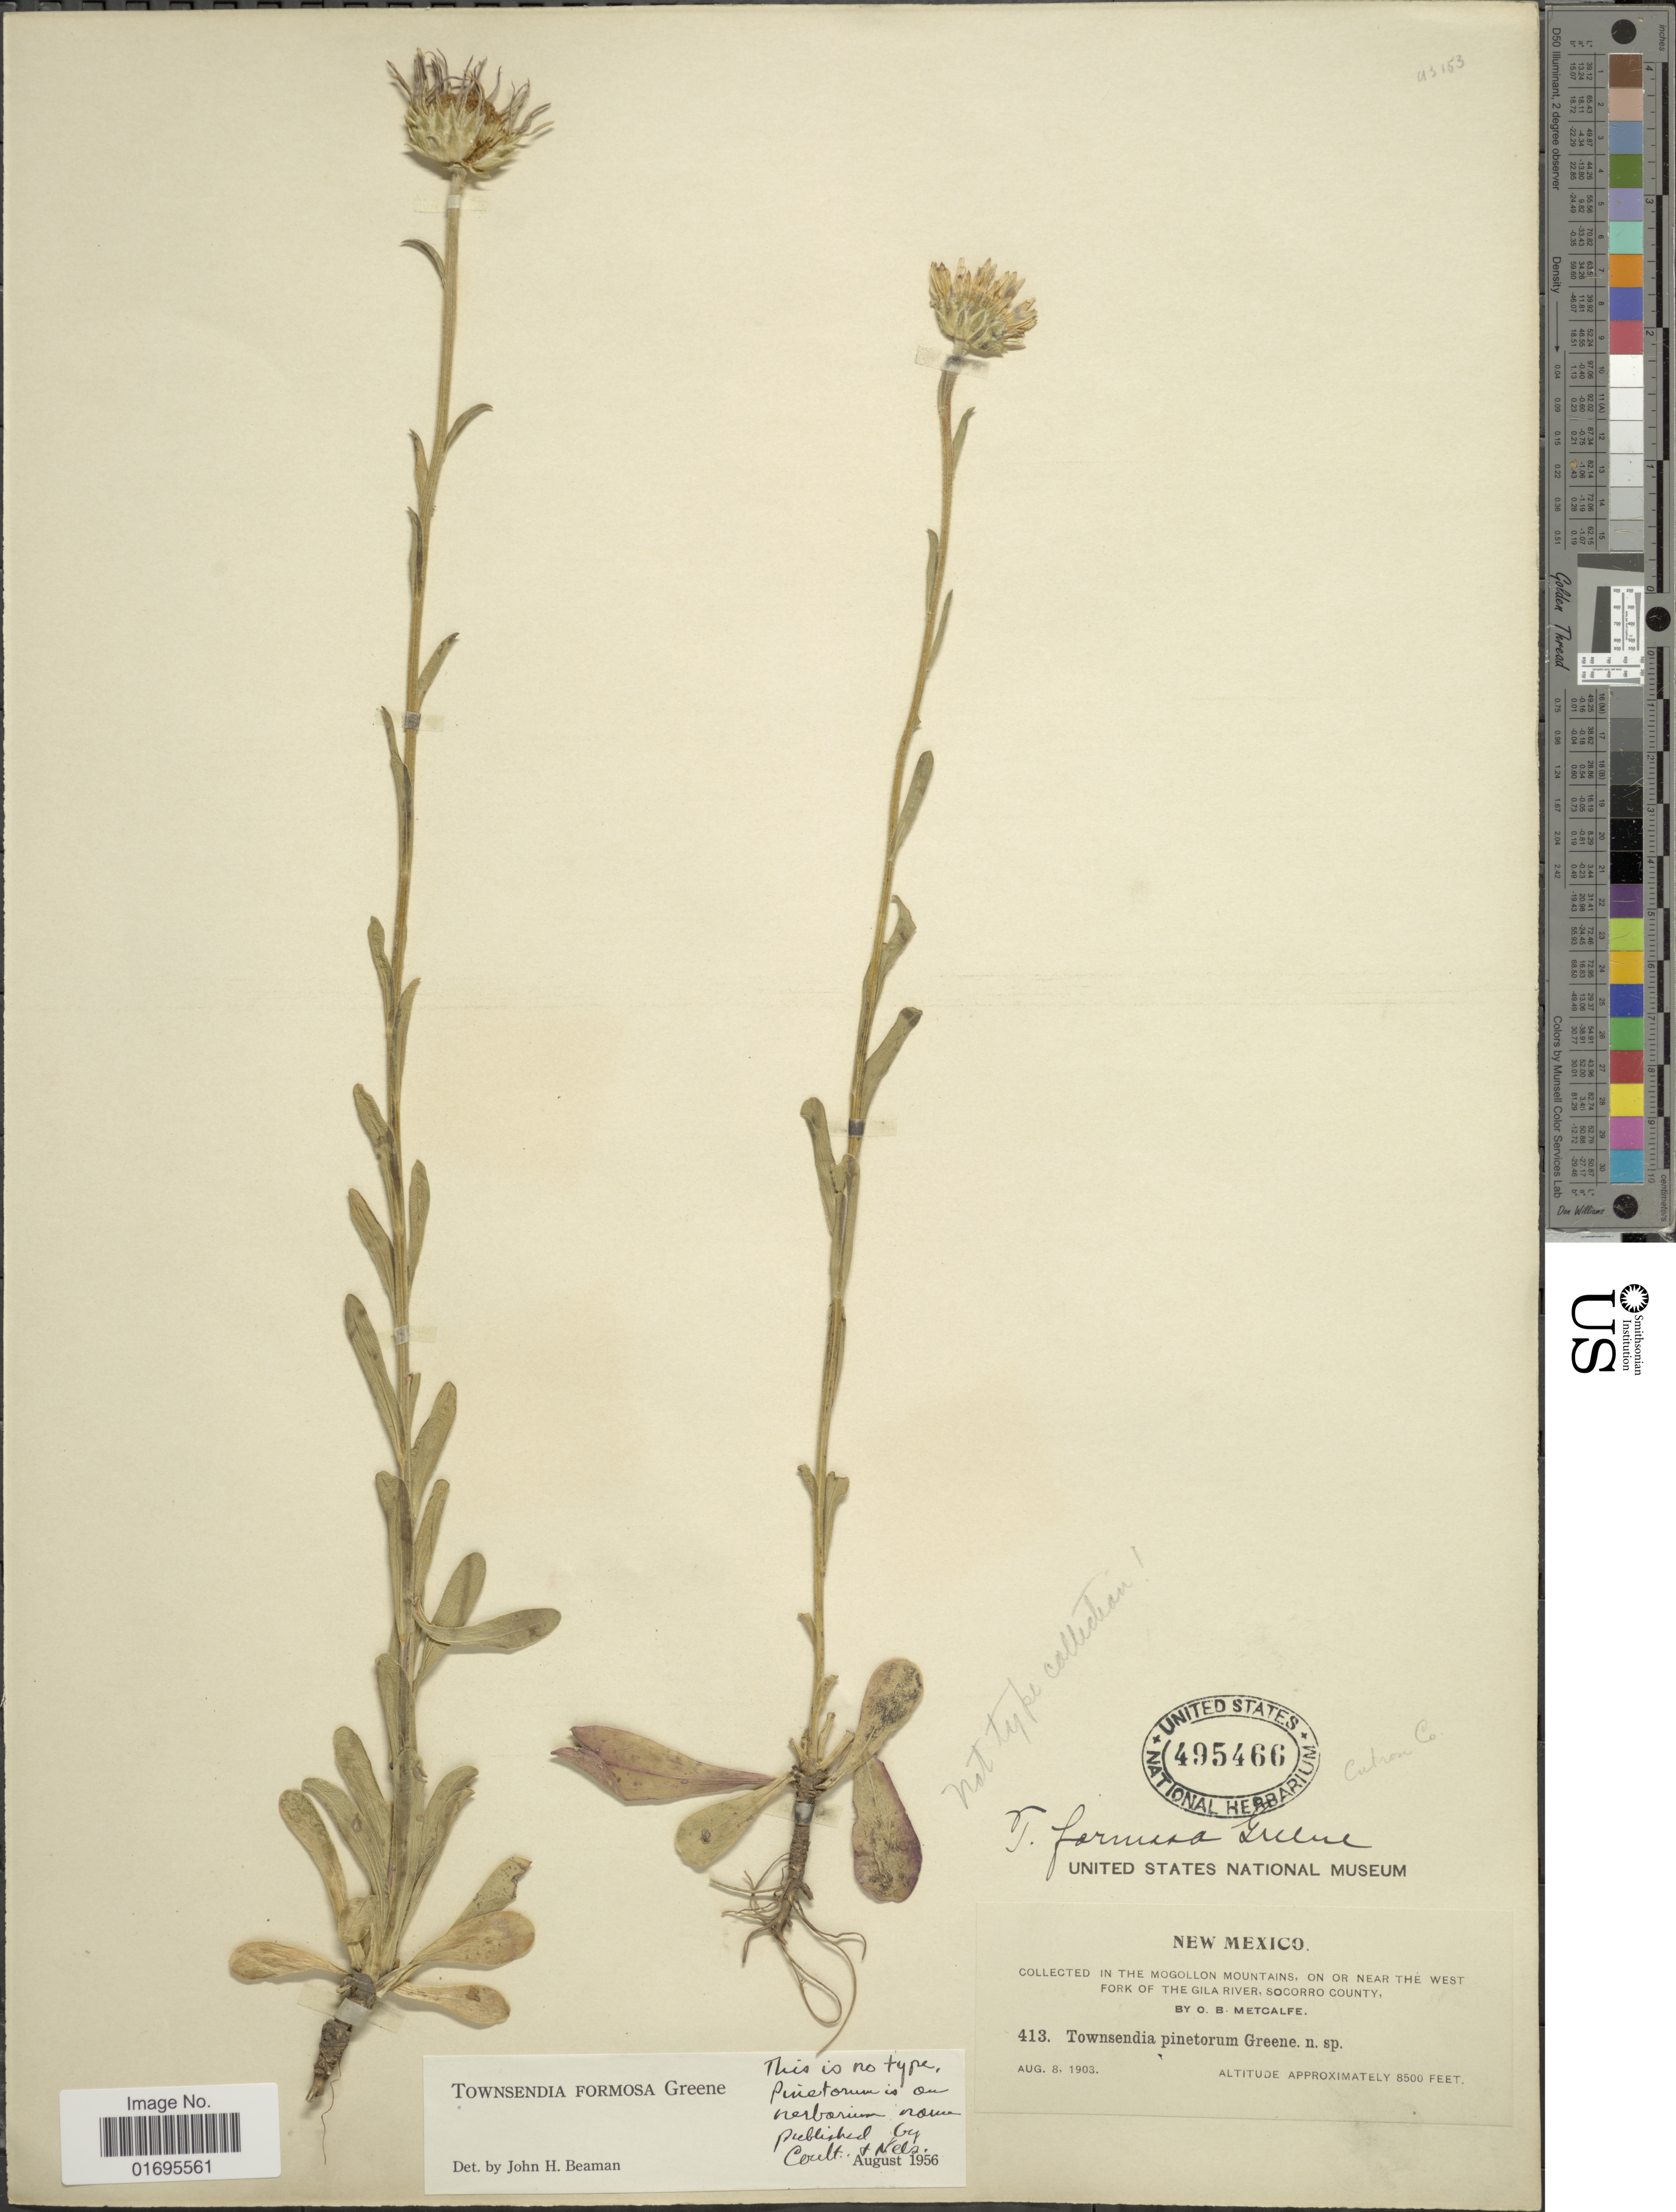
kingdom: Plantae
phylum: Tracheophyta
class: Magnoliopsida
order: Asterales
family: Asteraceae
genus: Townsendia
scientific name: Townsendia formosa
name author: Greene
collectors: O. B. Metcalfe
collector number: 413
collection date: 1903-08-08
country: United States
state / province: New Mexico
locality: Mogollon Mountains, on or near the west Fork of the Gila River, Socorro County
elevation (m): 2591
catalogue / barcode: US 495466